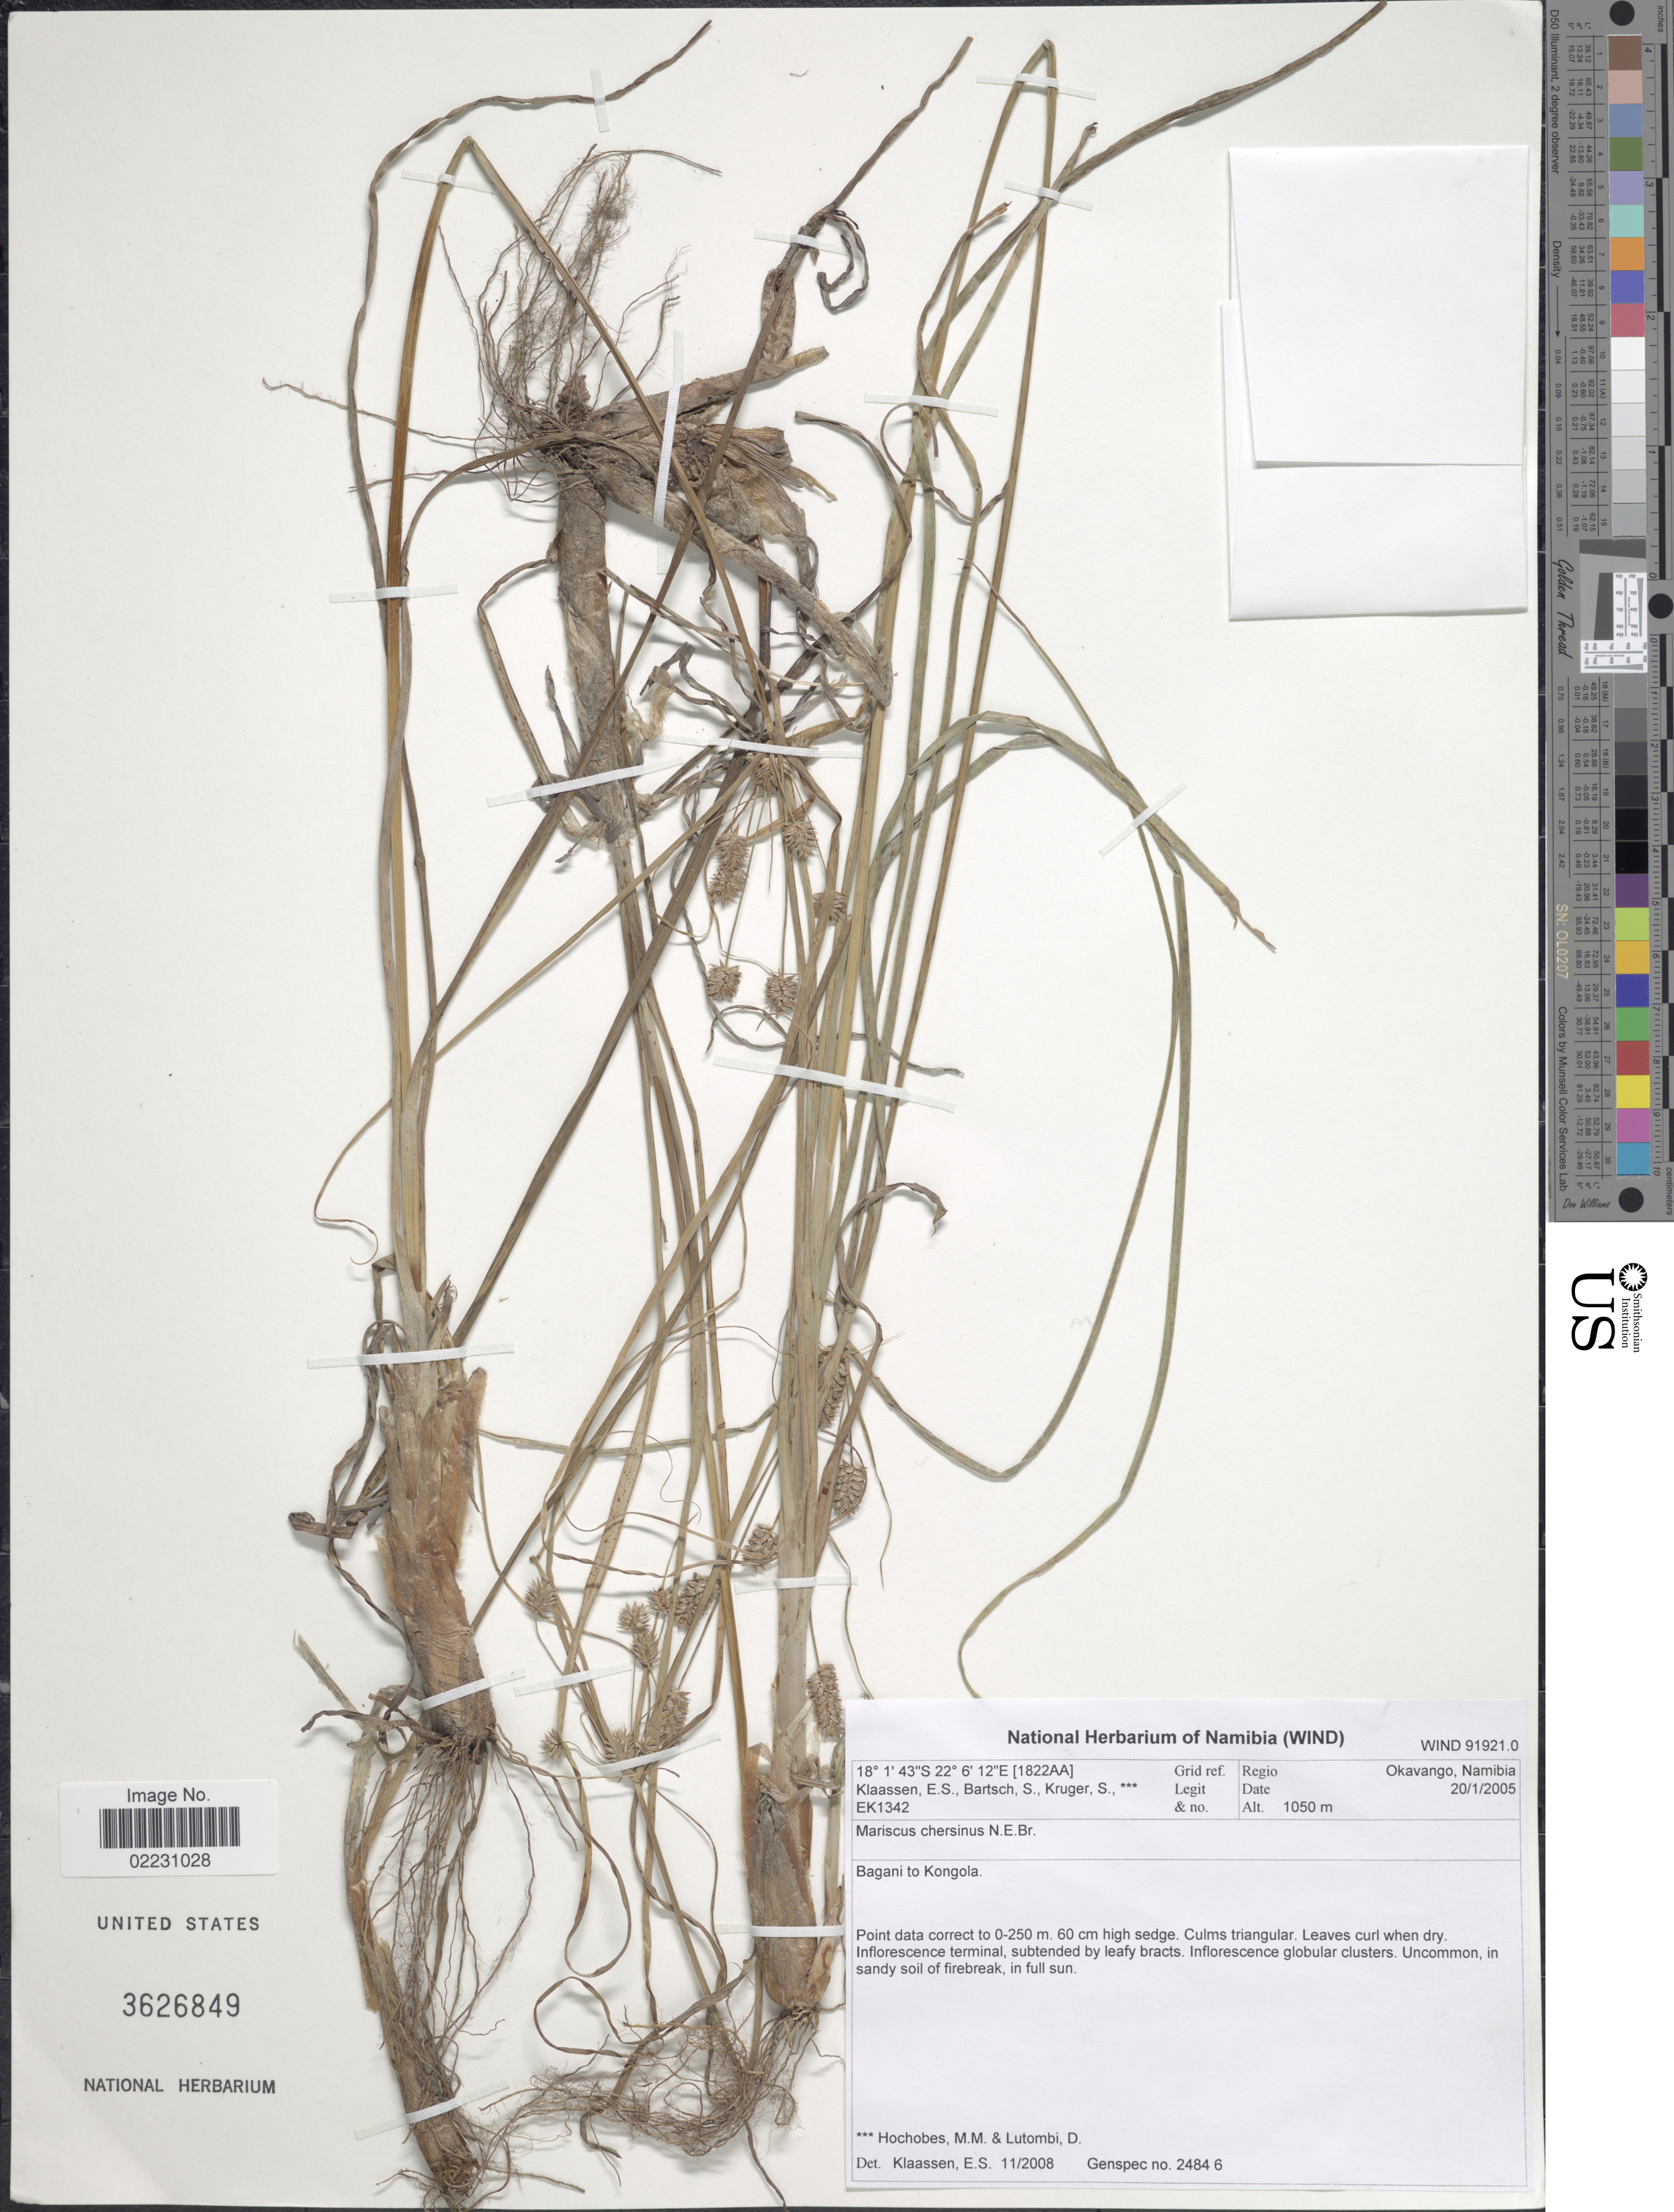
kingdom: Plantae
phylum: Tracheophyta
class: Liliopsida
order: Poales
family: Cyperaceae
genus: Cyperus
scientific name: Cyperus chersinus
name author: (N.E. Br.) Kük.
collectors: E. S. Klaassen, S. Bartsch & S. Kruger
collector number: EK1342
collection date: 2005-01-20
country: Namibia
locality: Okavango, Namibia. Bagani to Kongola.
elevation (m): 1050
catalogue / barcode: US 3626849